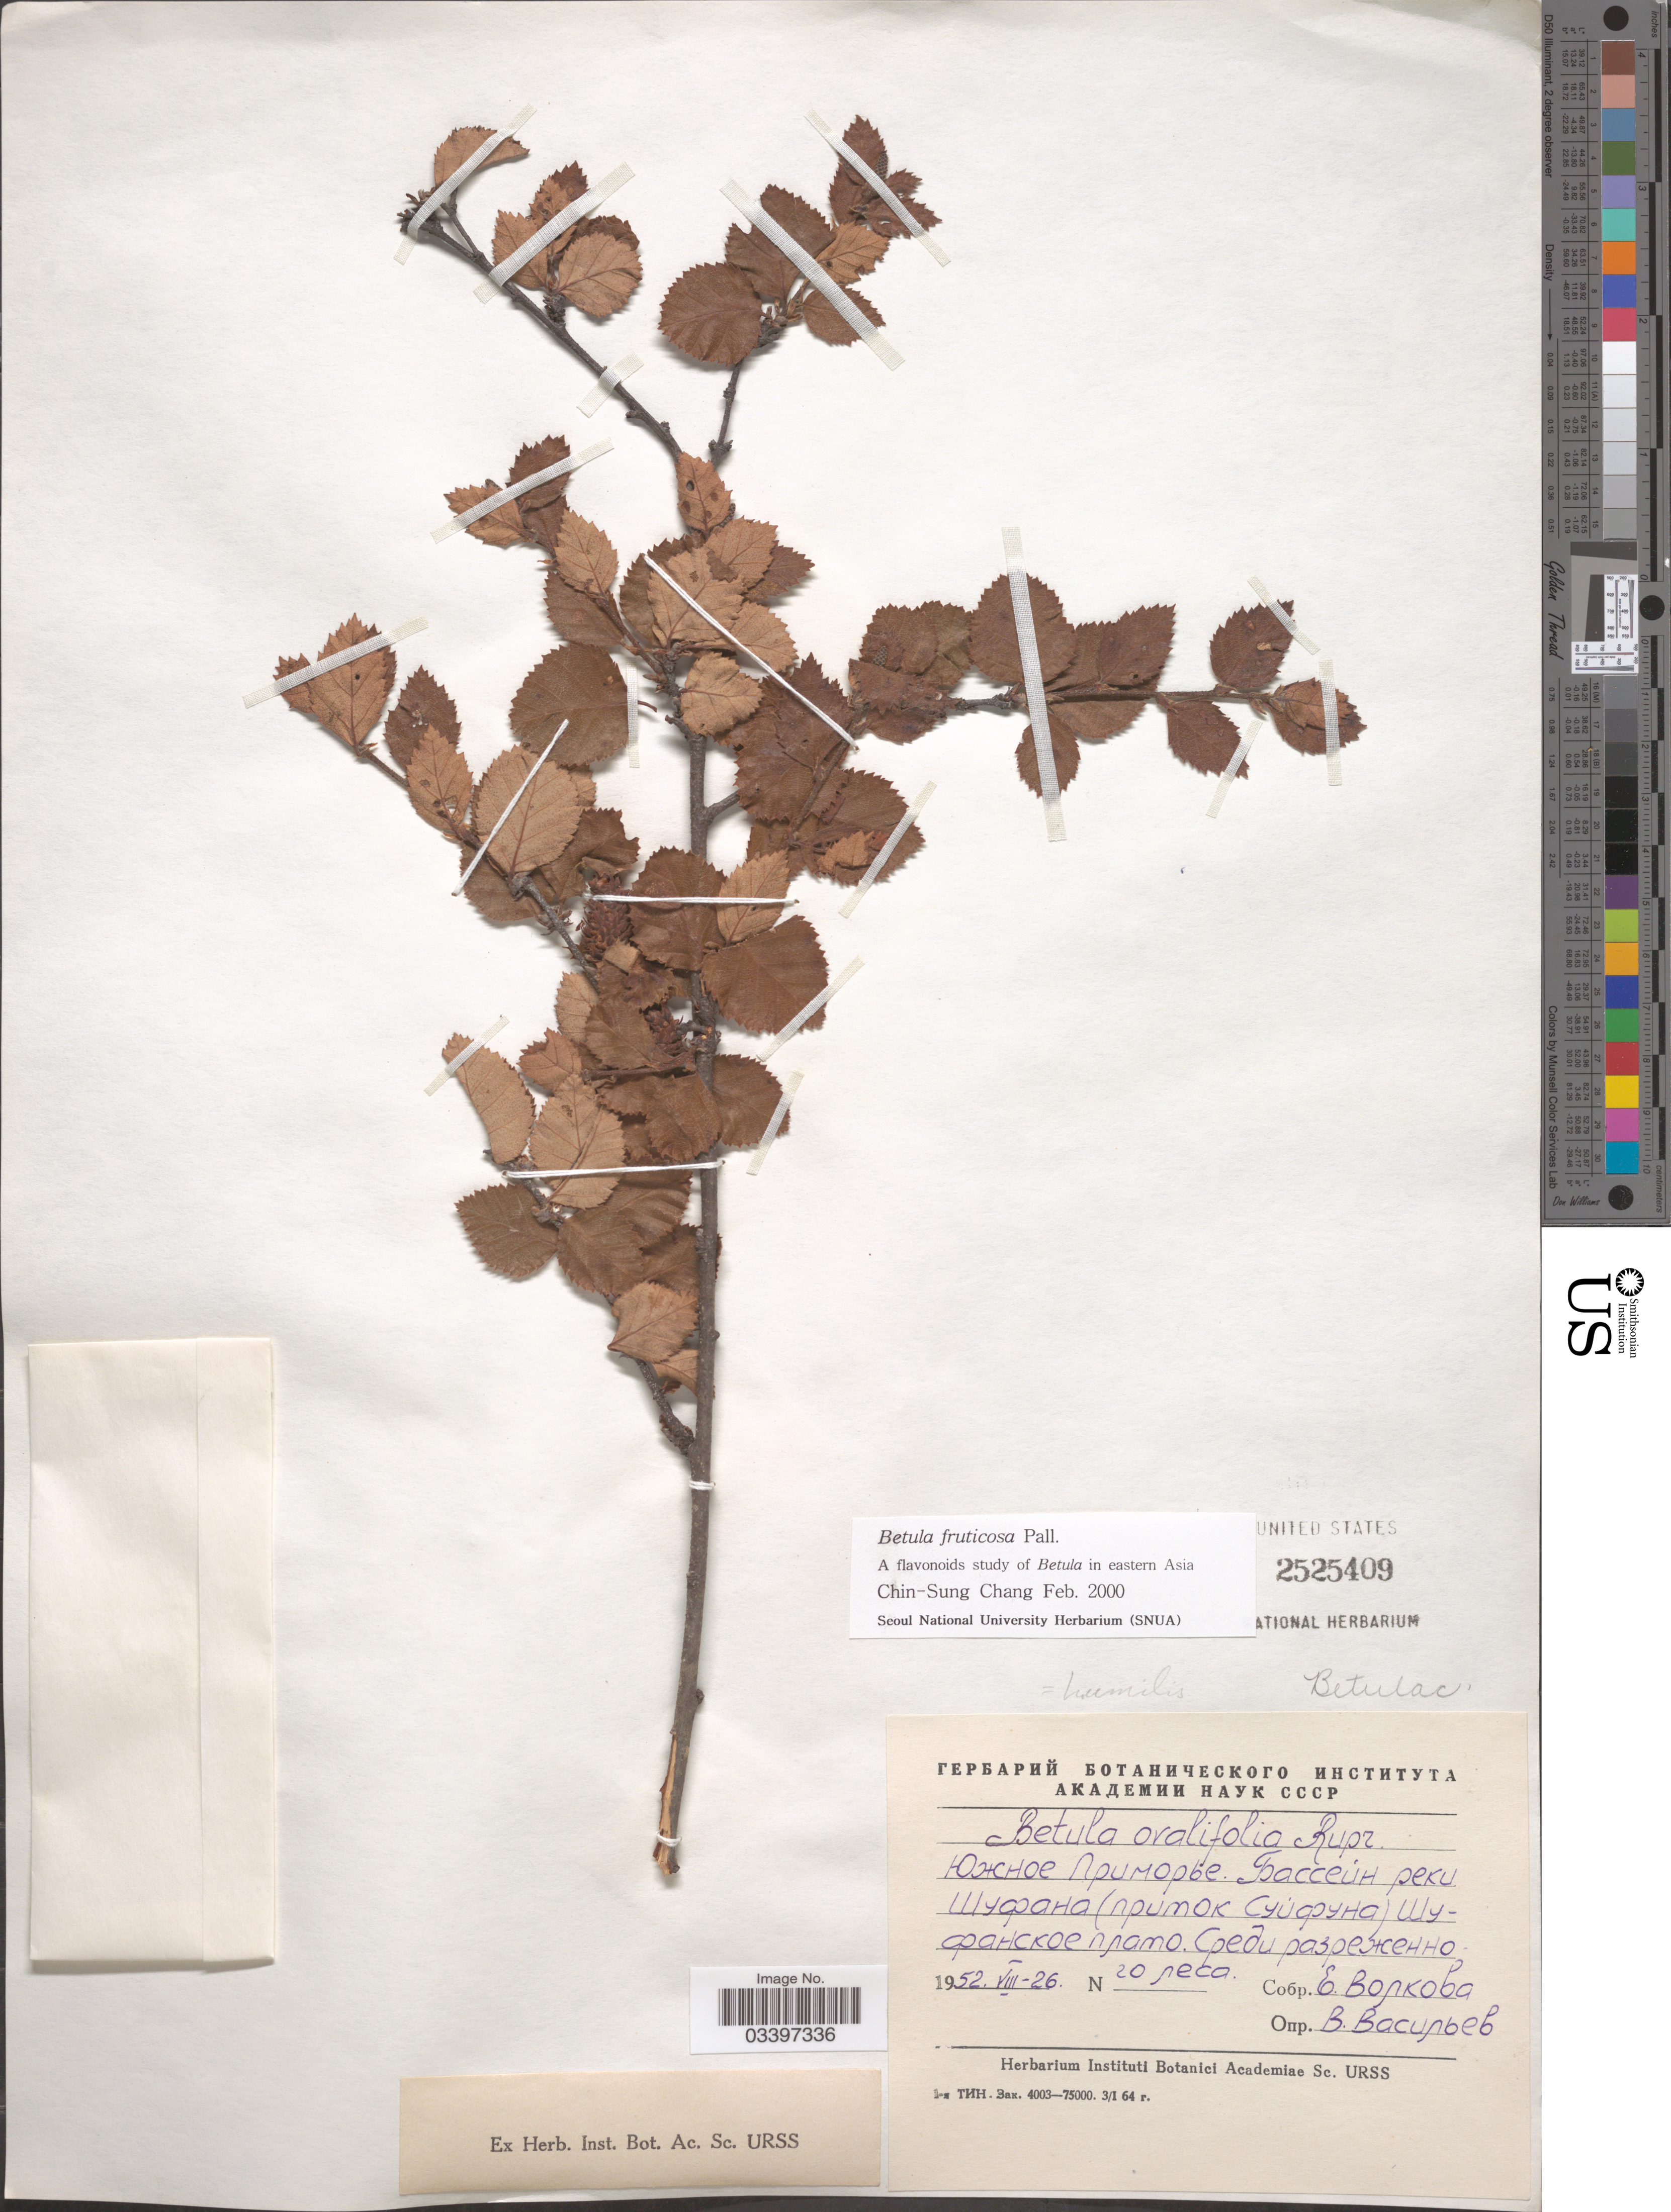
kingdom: Plantae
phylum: Tracheophyta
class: Magnoliopsida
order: Fagales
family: Betulaceae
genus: Betula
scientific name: Betula fruticosa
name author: Pall.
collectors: E. V. Volkova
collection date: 1952-08-26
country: Russian Federation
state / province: Primorsky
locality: Basin of River Shufan, Shufan Plateau.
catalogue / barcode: US 2525409